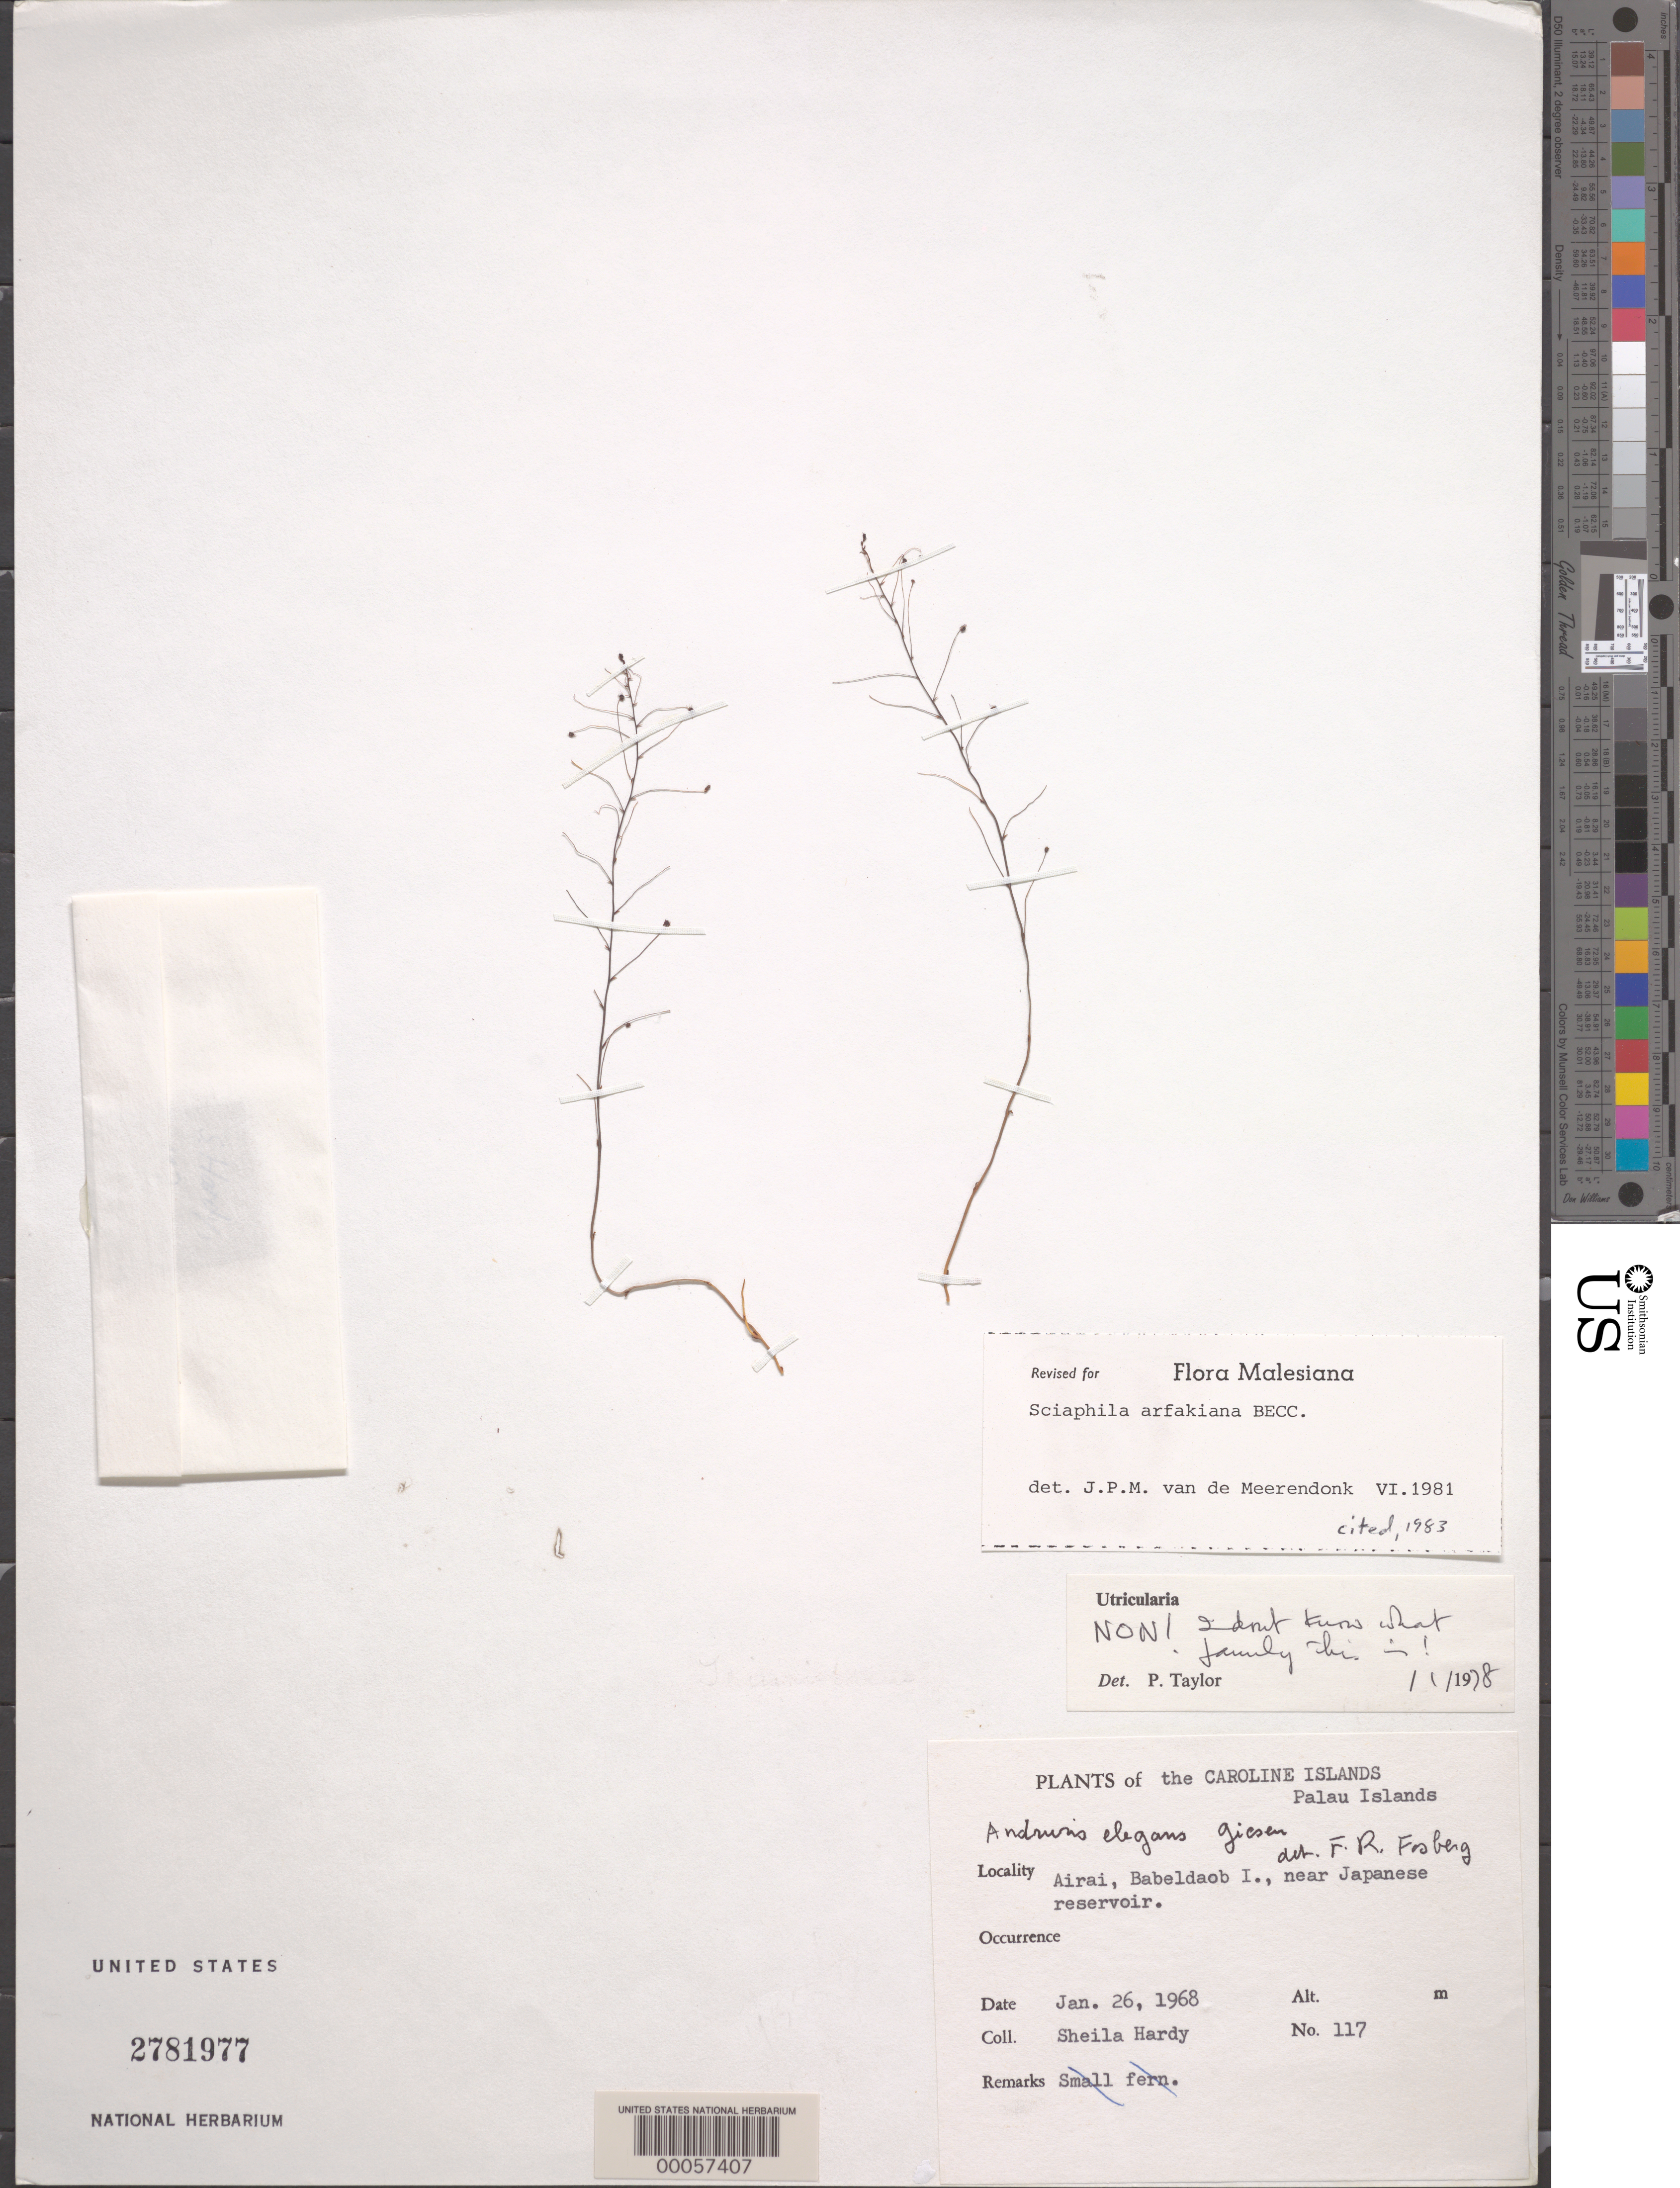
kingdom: Plantae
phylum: Tracheophyta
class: Liliopsida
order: Pandanales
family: Triuridaceae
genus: Sciaphila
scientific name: Sciaphila arfakiana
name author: Becc.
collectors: S. Hardy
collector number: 117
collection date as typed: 26 Jan 1968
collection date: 1968-01-26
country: Palau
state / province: Airai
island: Babeldaob [Babelthuap]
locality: Airai, near japanese reservoir.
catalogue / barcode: US 2781977